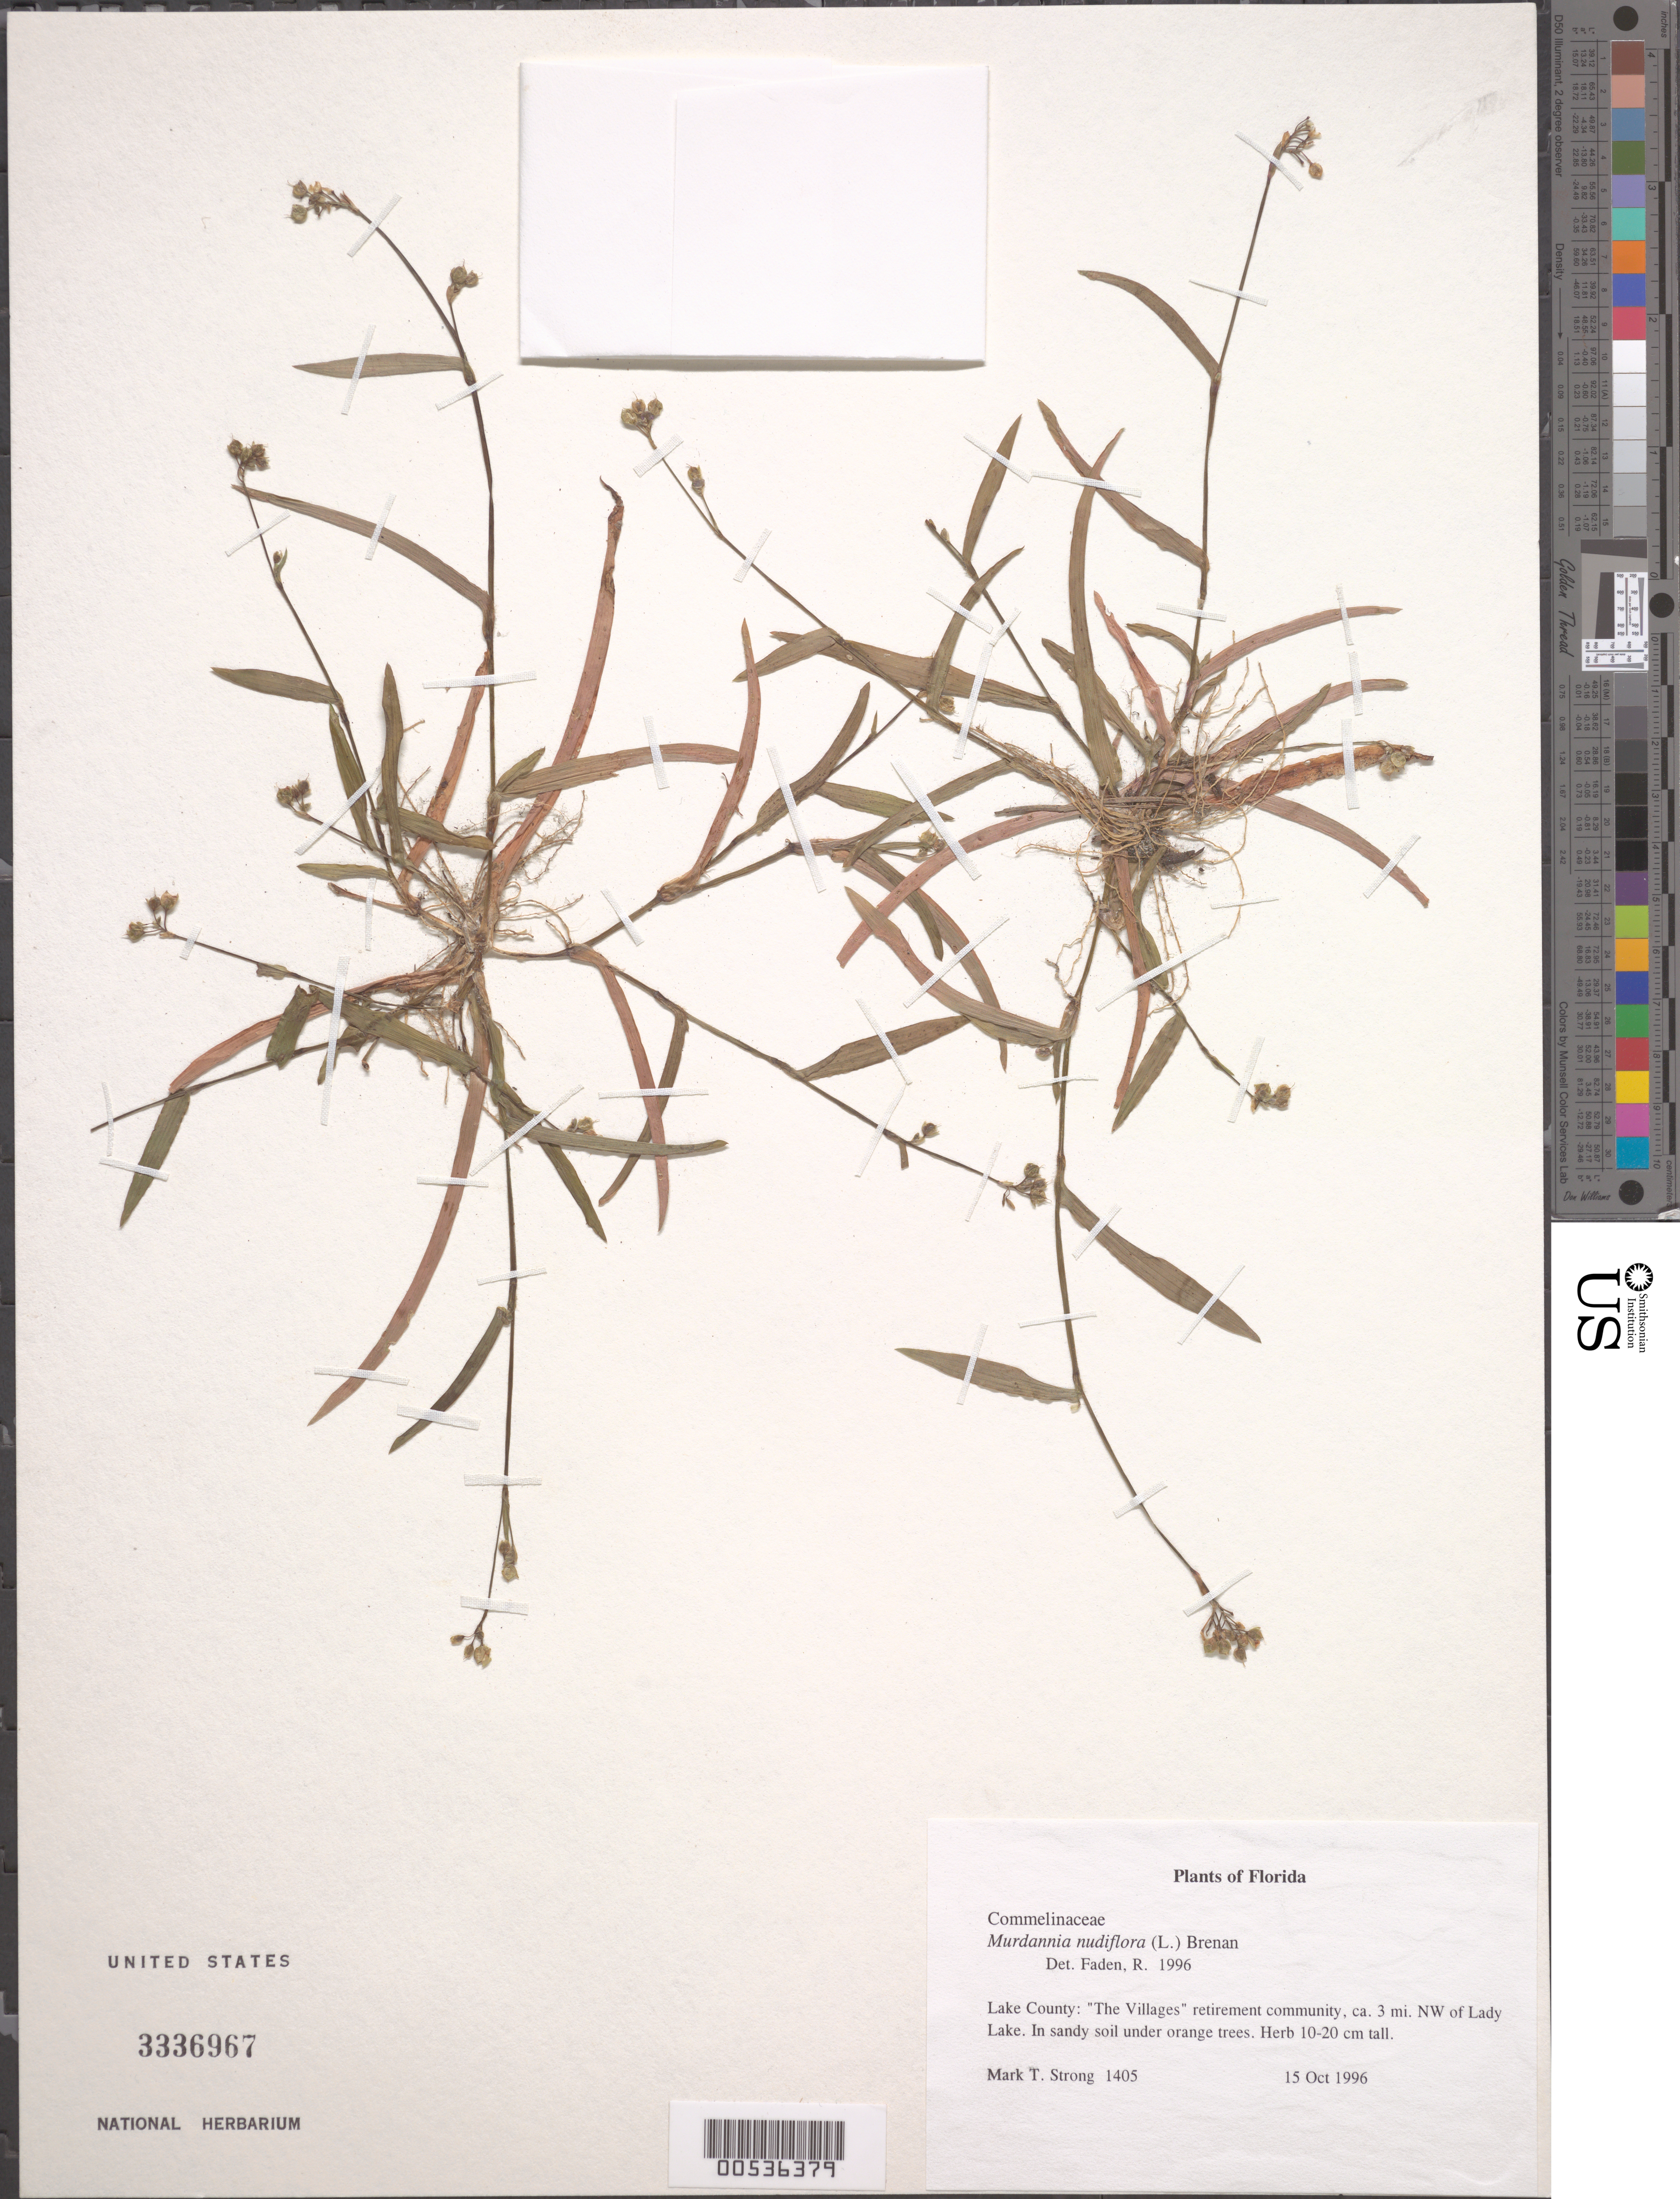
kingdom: Plantae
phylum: Tracheophyta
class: Liliopsida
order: Commelinales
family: Commelinaceae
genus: Murdannia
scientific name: Murdannia nudiflora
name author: (L.) Brenan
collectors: M. T. Strong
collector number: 1405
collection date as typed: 15 Oct 1996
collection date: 1996-10-15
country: United States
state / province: Florida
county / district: Lake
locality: The villages retirement community, nw of lady lake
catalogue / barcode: US 3336967